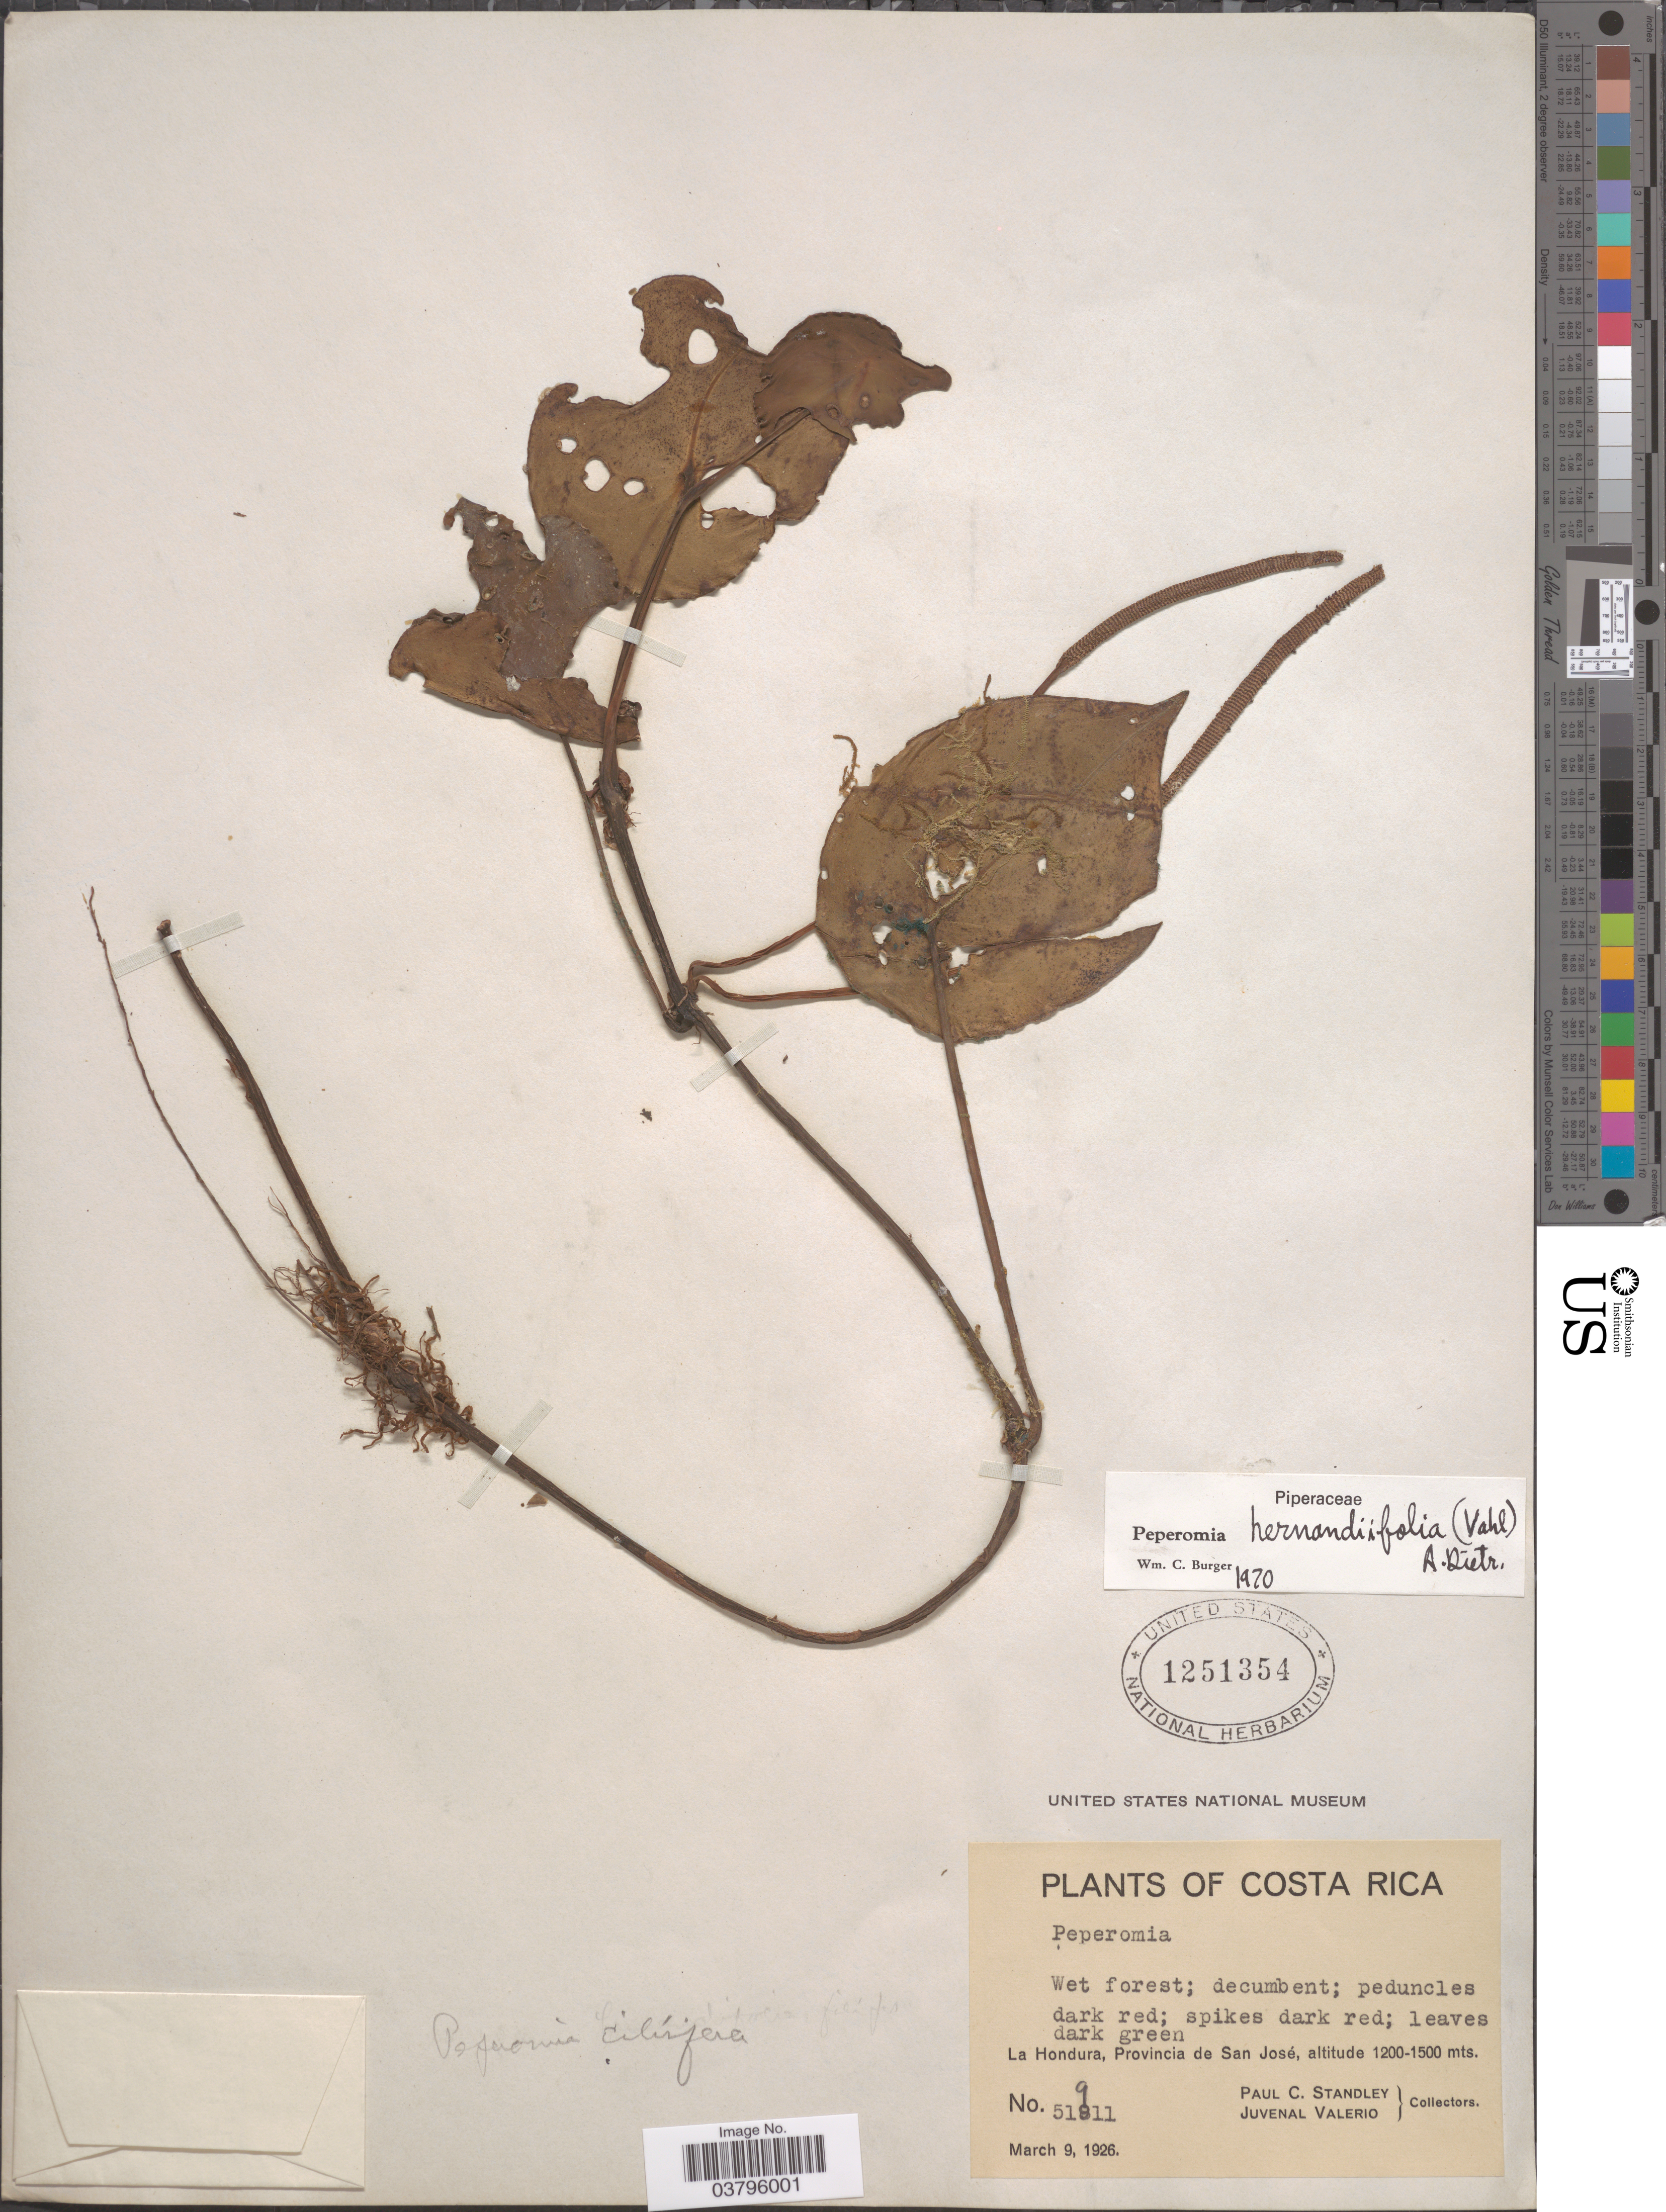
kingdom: Plantae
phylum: Tracheophyta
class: Magnoliopsida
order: Piperales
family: Piperaceae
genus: Peperomia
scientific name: Peperomia choroniana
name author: C. DC.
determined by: Jiménez, José Estaban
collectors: P. C. Standley & J. Valerio R.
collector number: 51911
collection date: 1926-03-09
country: Costa Rica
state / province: San José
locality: La Hondura.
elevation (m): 1200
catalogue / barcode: US 1251354